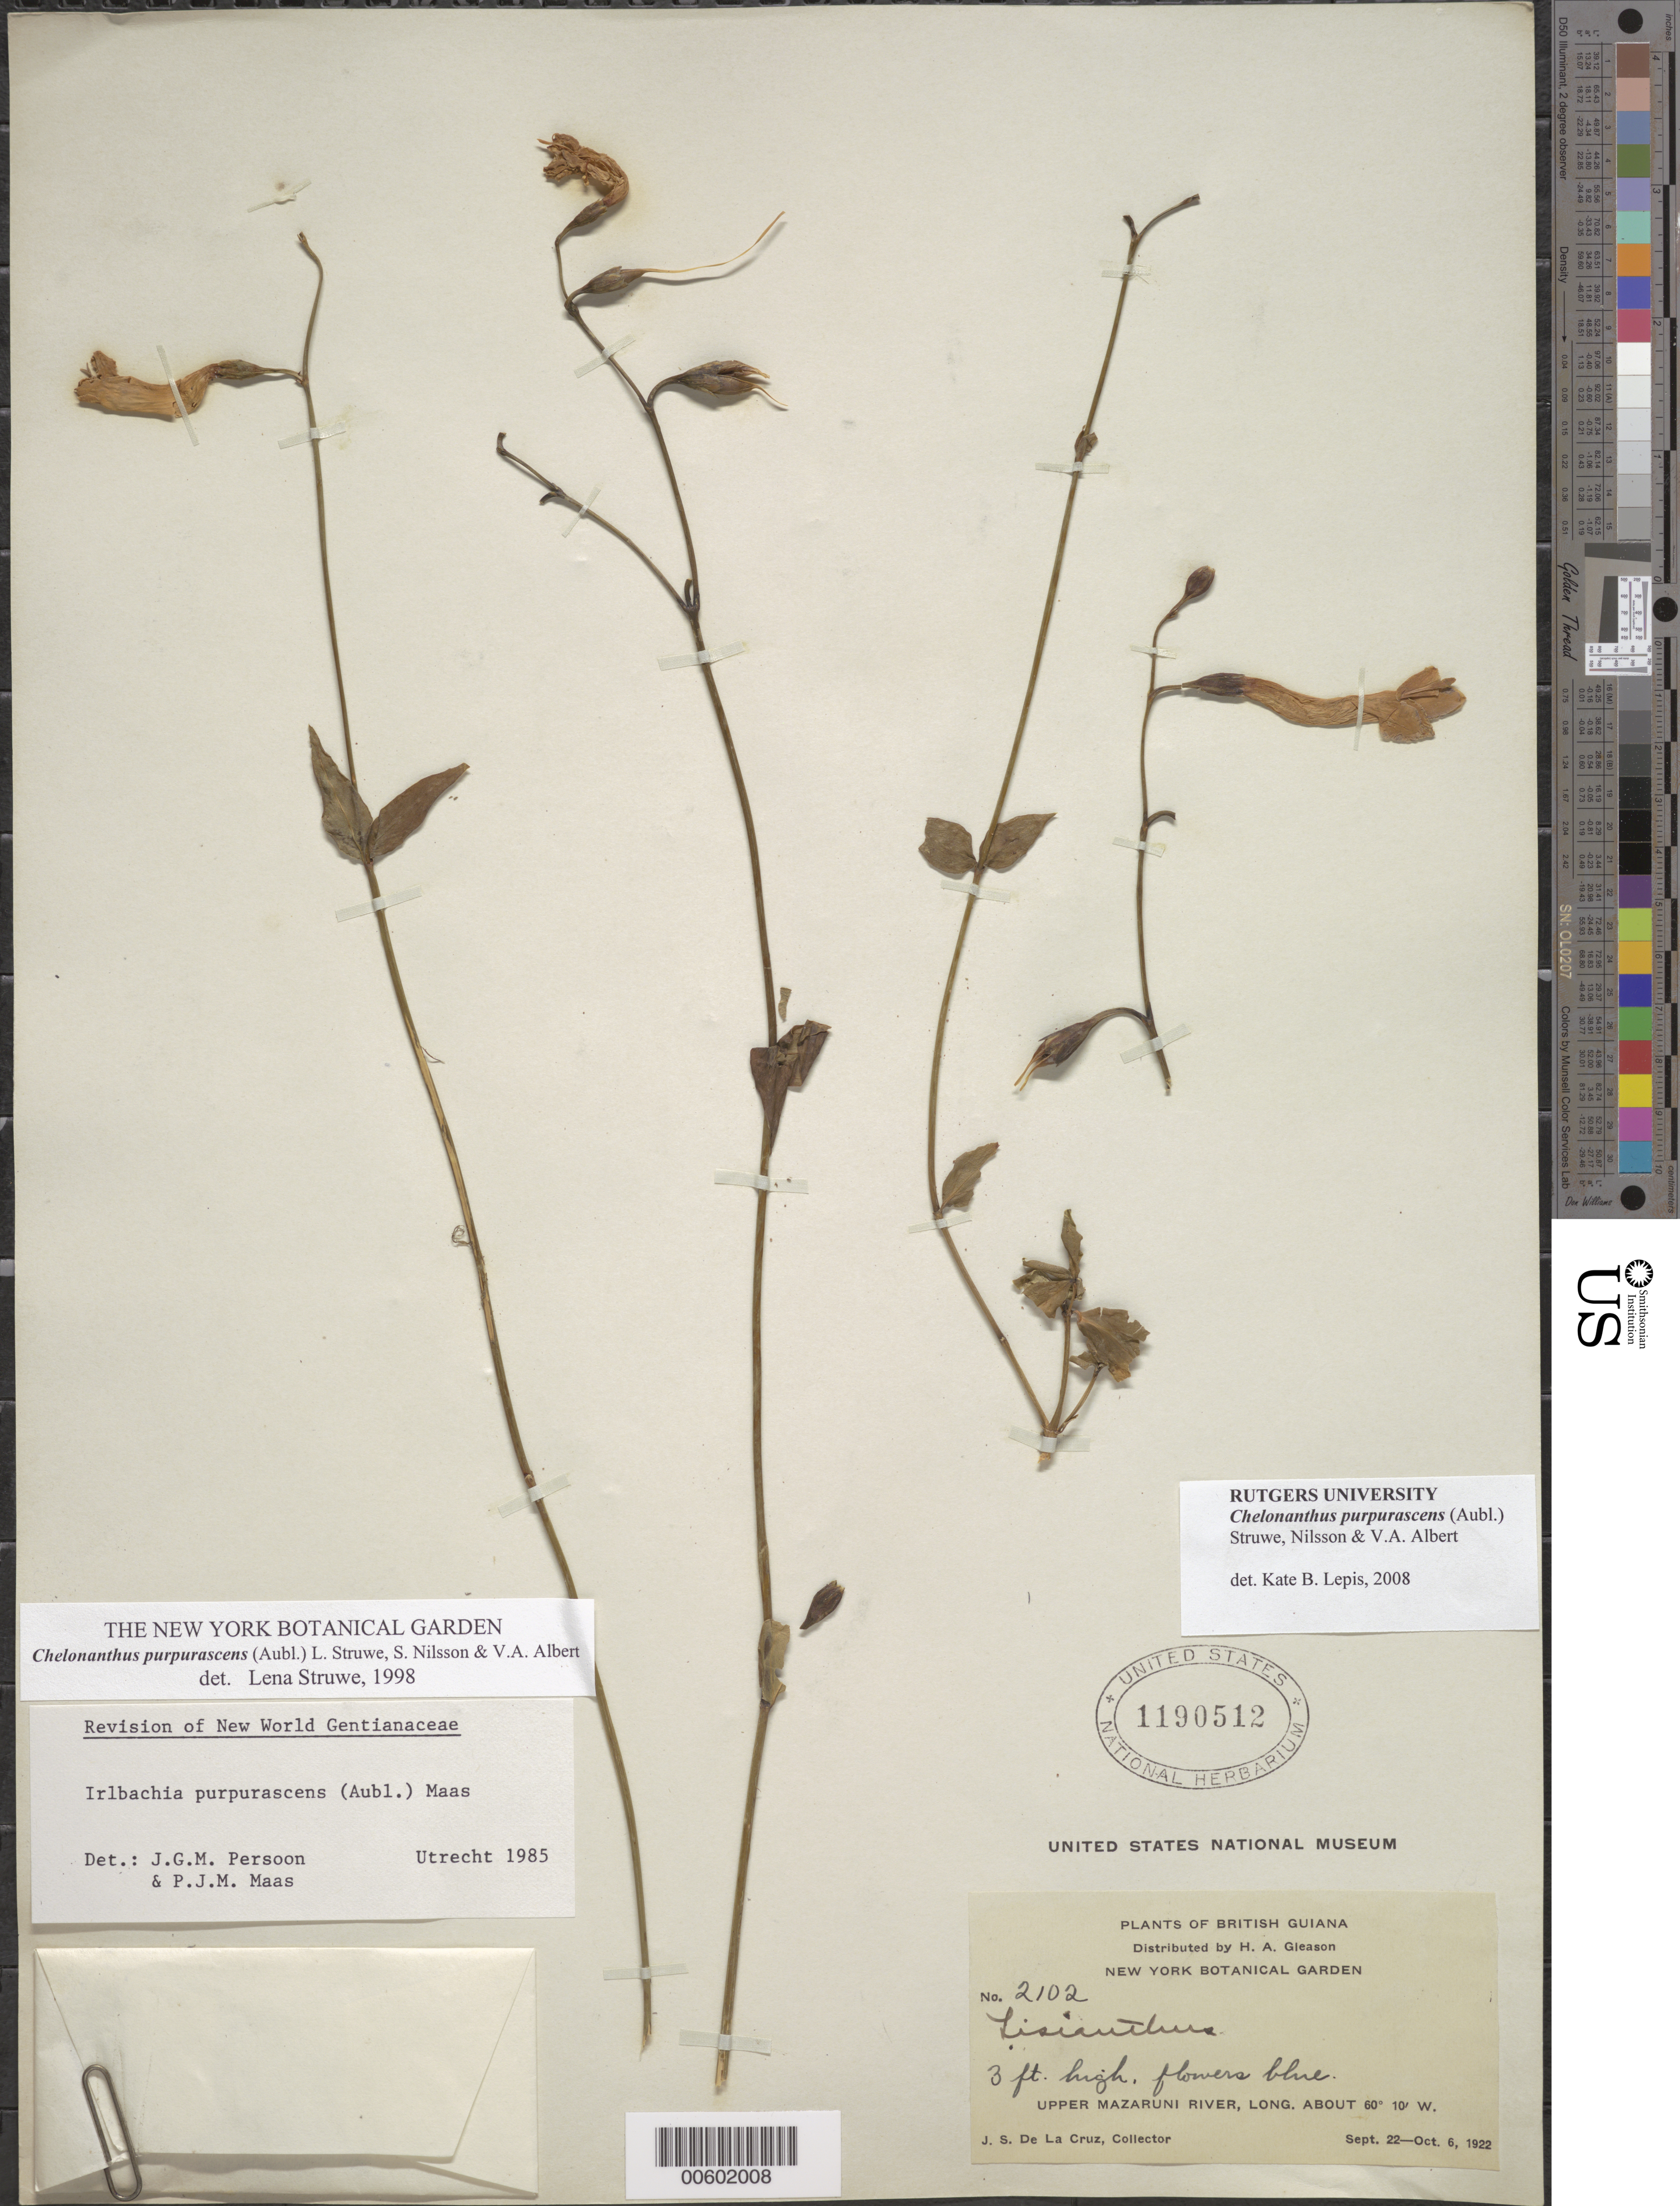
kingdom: Plantae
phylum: Tracheophyta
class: Magnoliopsida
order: Gentianales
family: Gentianaceae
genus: Chelonanthus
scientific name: Chelonanthus purpurascens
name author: (Aubl.) Struwe et al.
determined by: Struwe, L.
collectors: J. S. de la Cruz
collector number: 2102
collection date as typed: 22-Sep-22 to 6-Oct-22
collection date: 1922-09-22/1922-10-06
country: Guyana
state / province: Cuyuni-Mazaruni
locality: Upper Mazaruni R.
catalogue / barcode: US 1190512